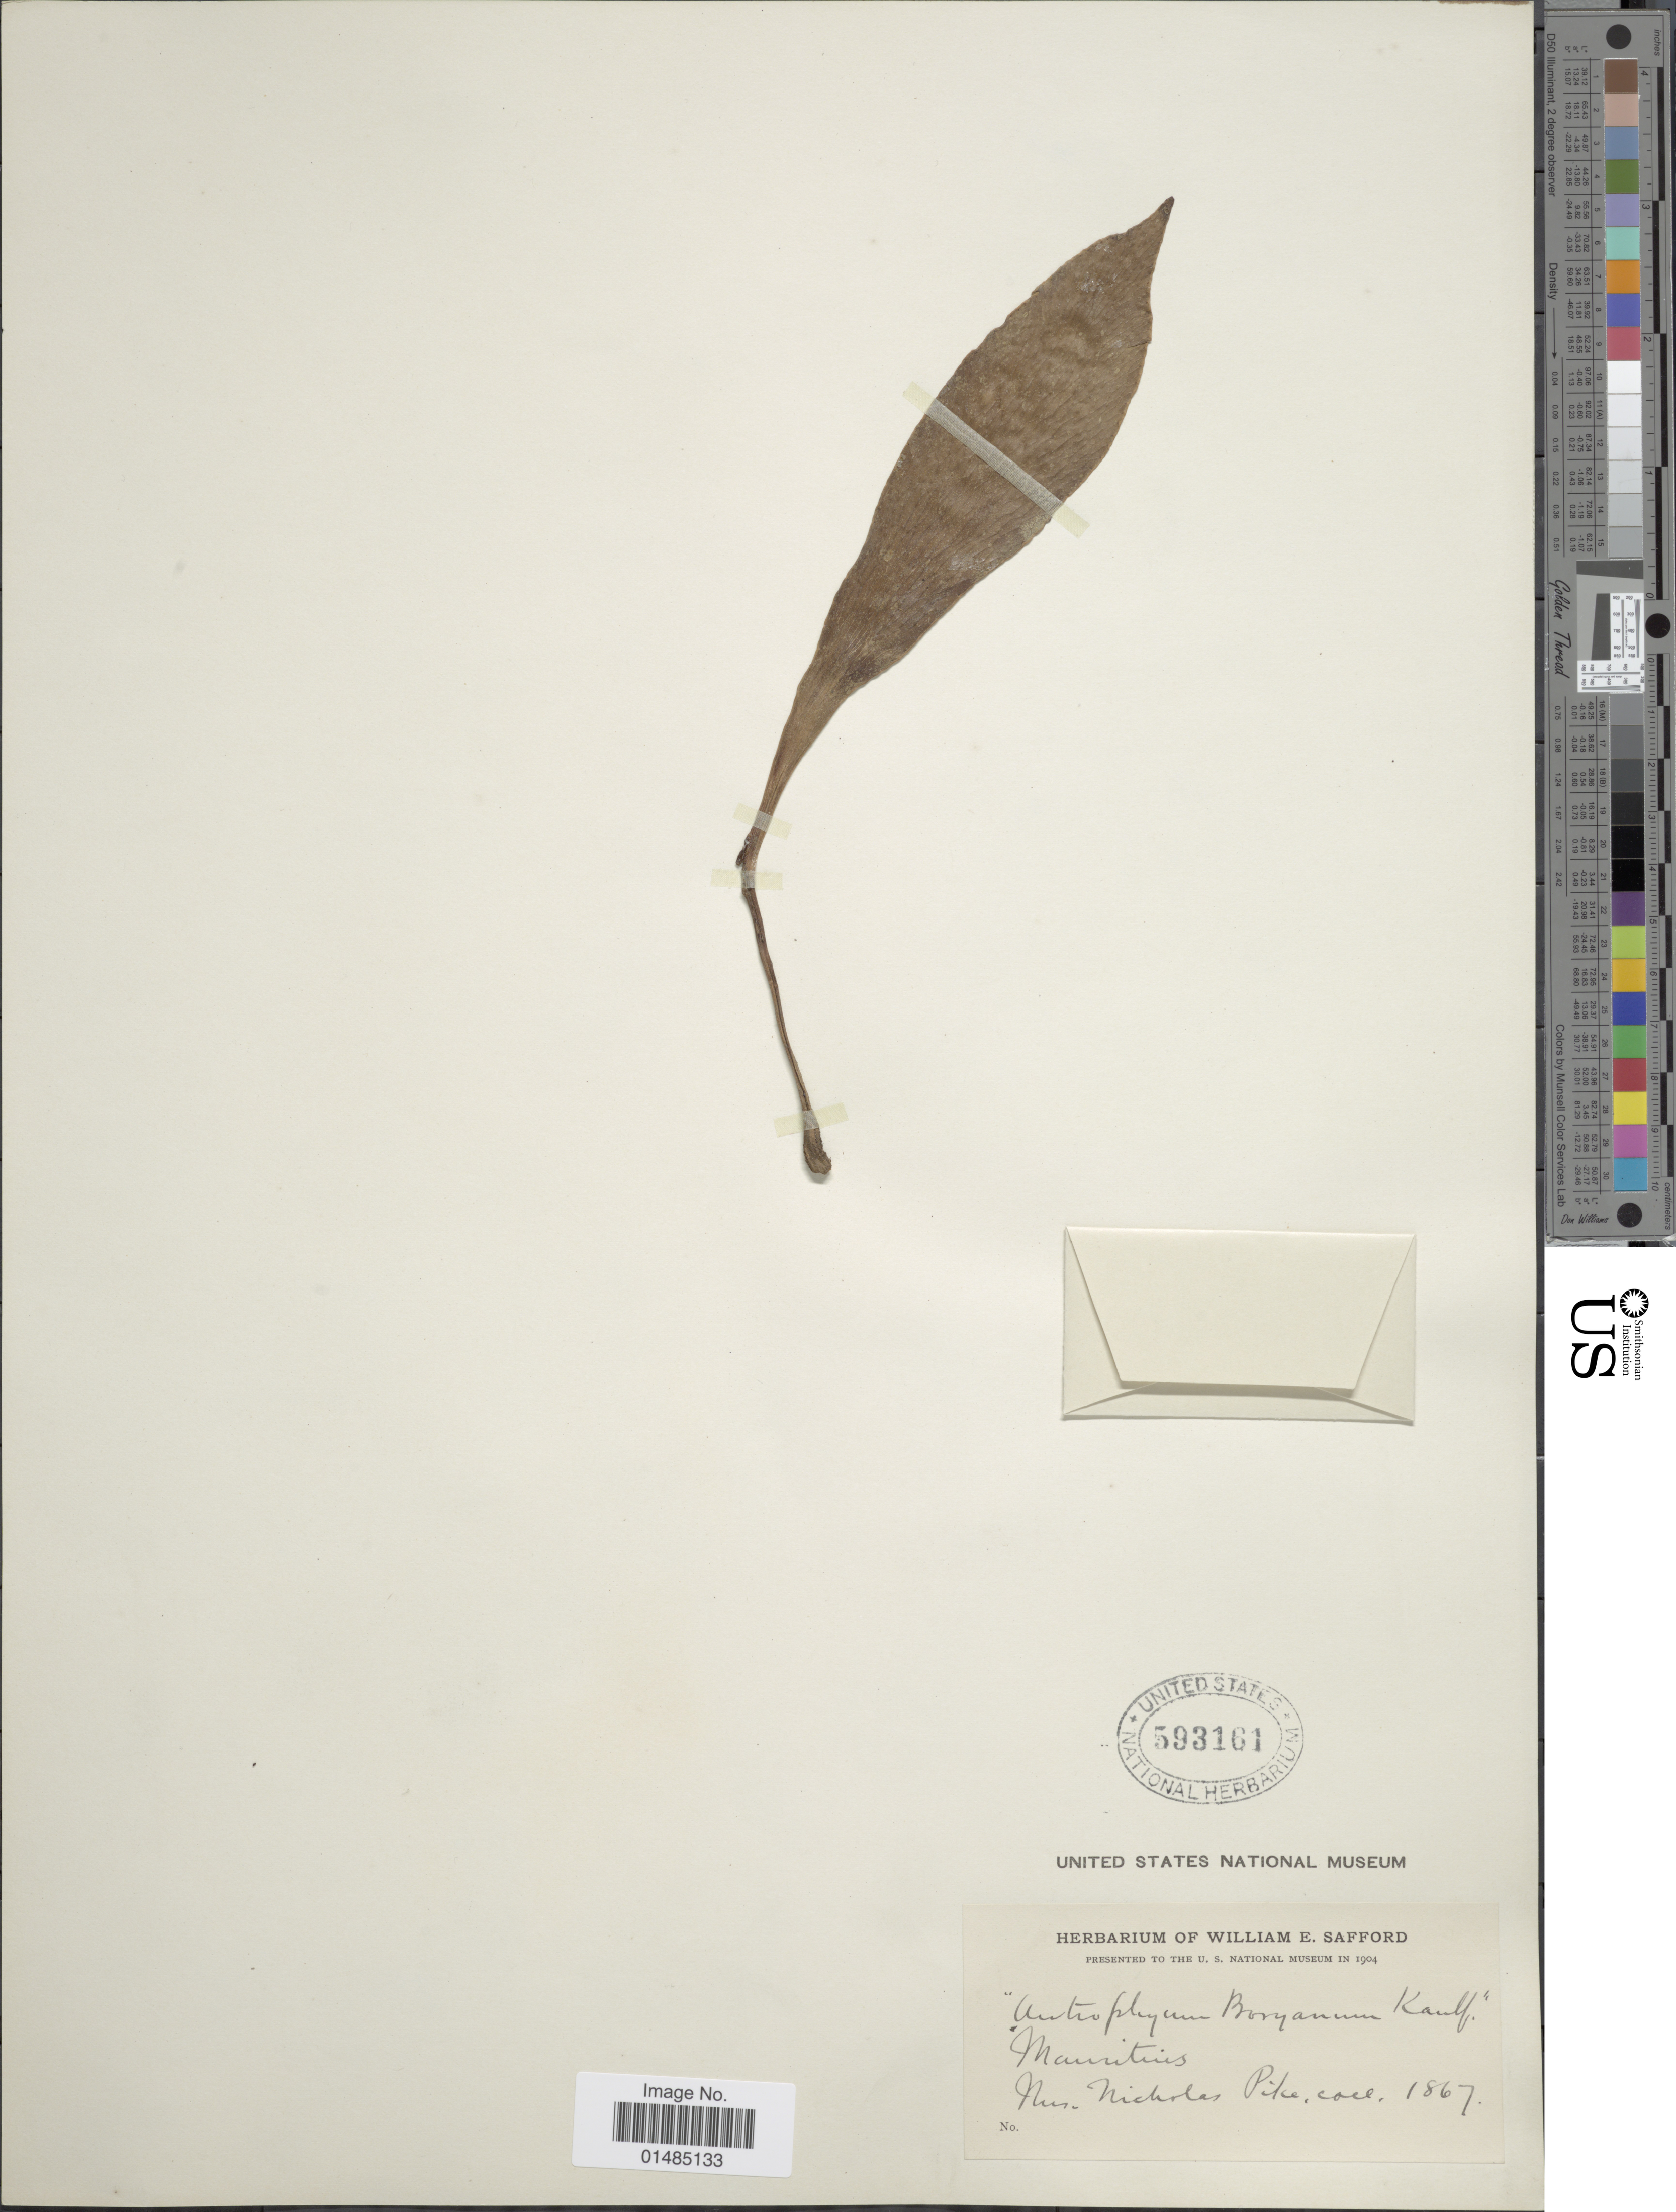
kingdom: Plantae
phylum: Tracheophyta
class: Polypodiopsida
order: Polypodiales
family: Pteridaceae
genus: Antrophyum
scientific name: Antrophyum boryanum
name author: (Willd.) Kaulf.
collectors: N. Pike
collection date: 1867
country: Mauritius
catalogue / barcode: US 593161